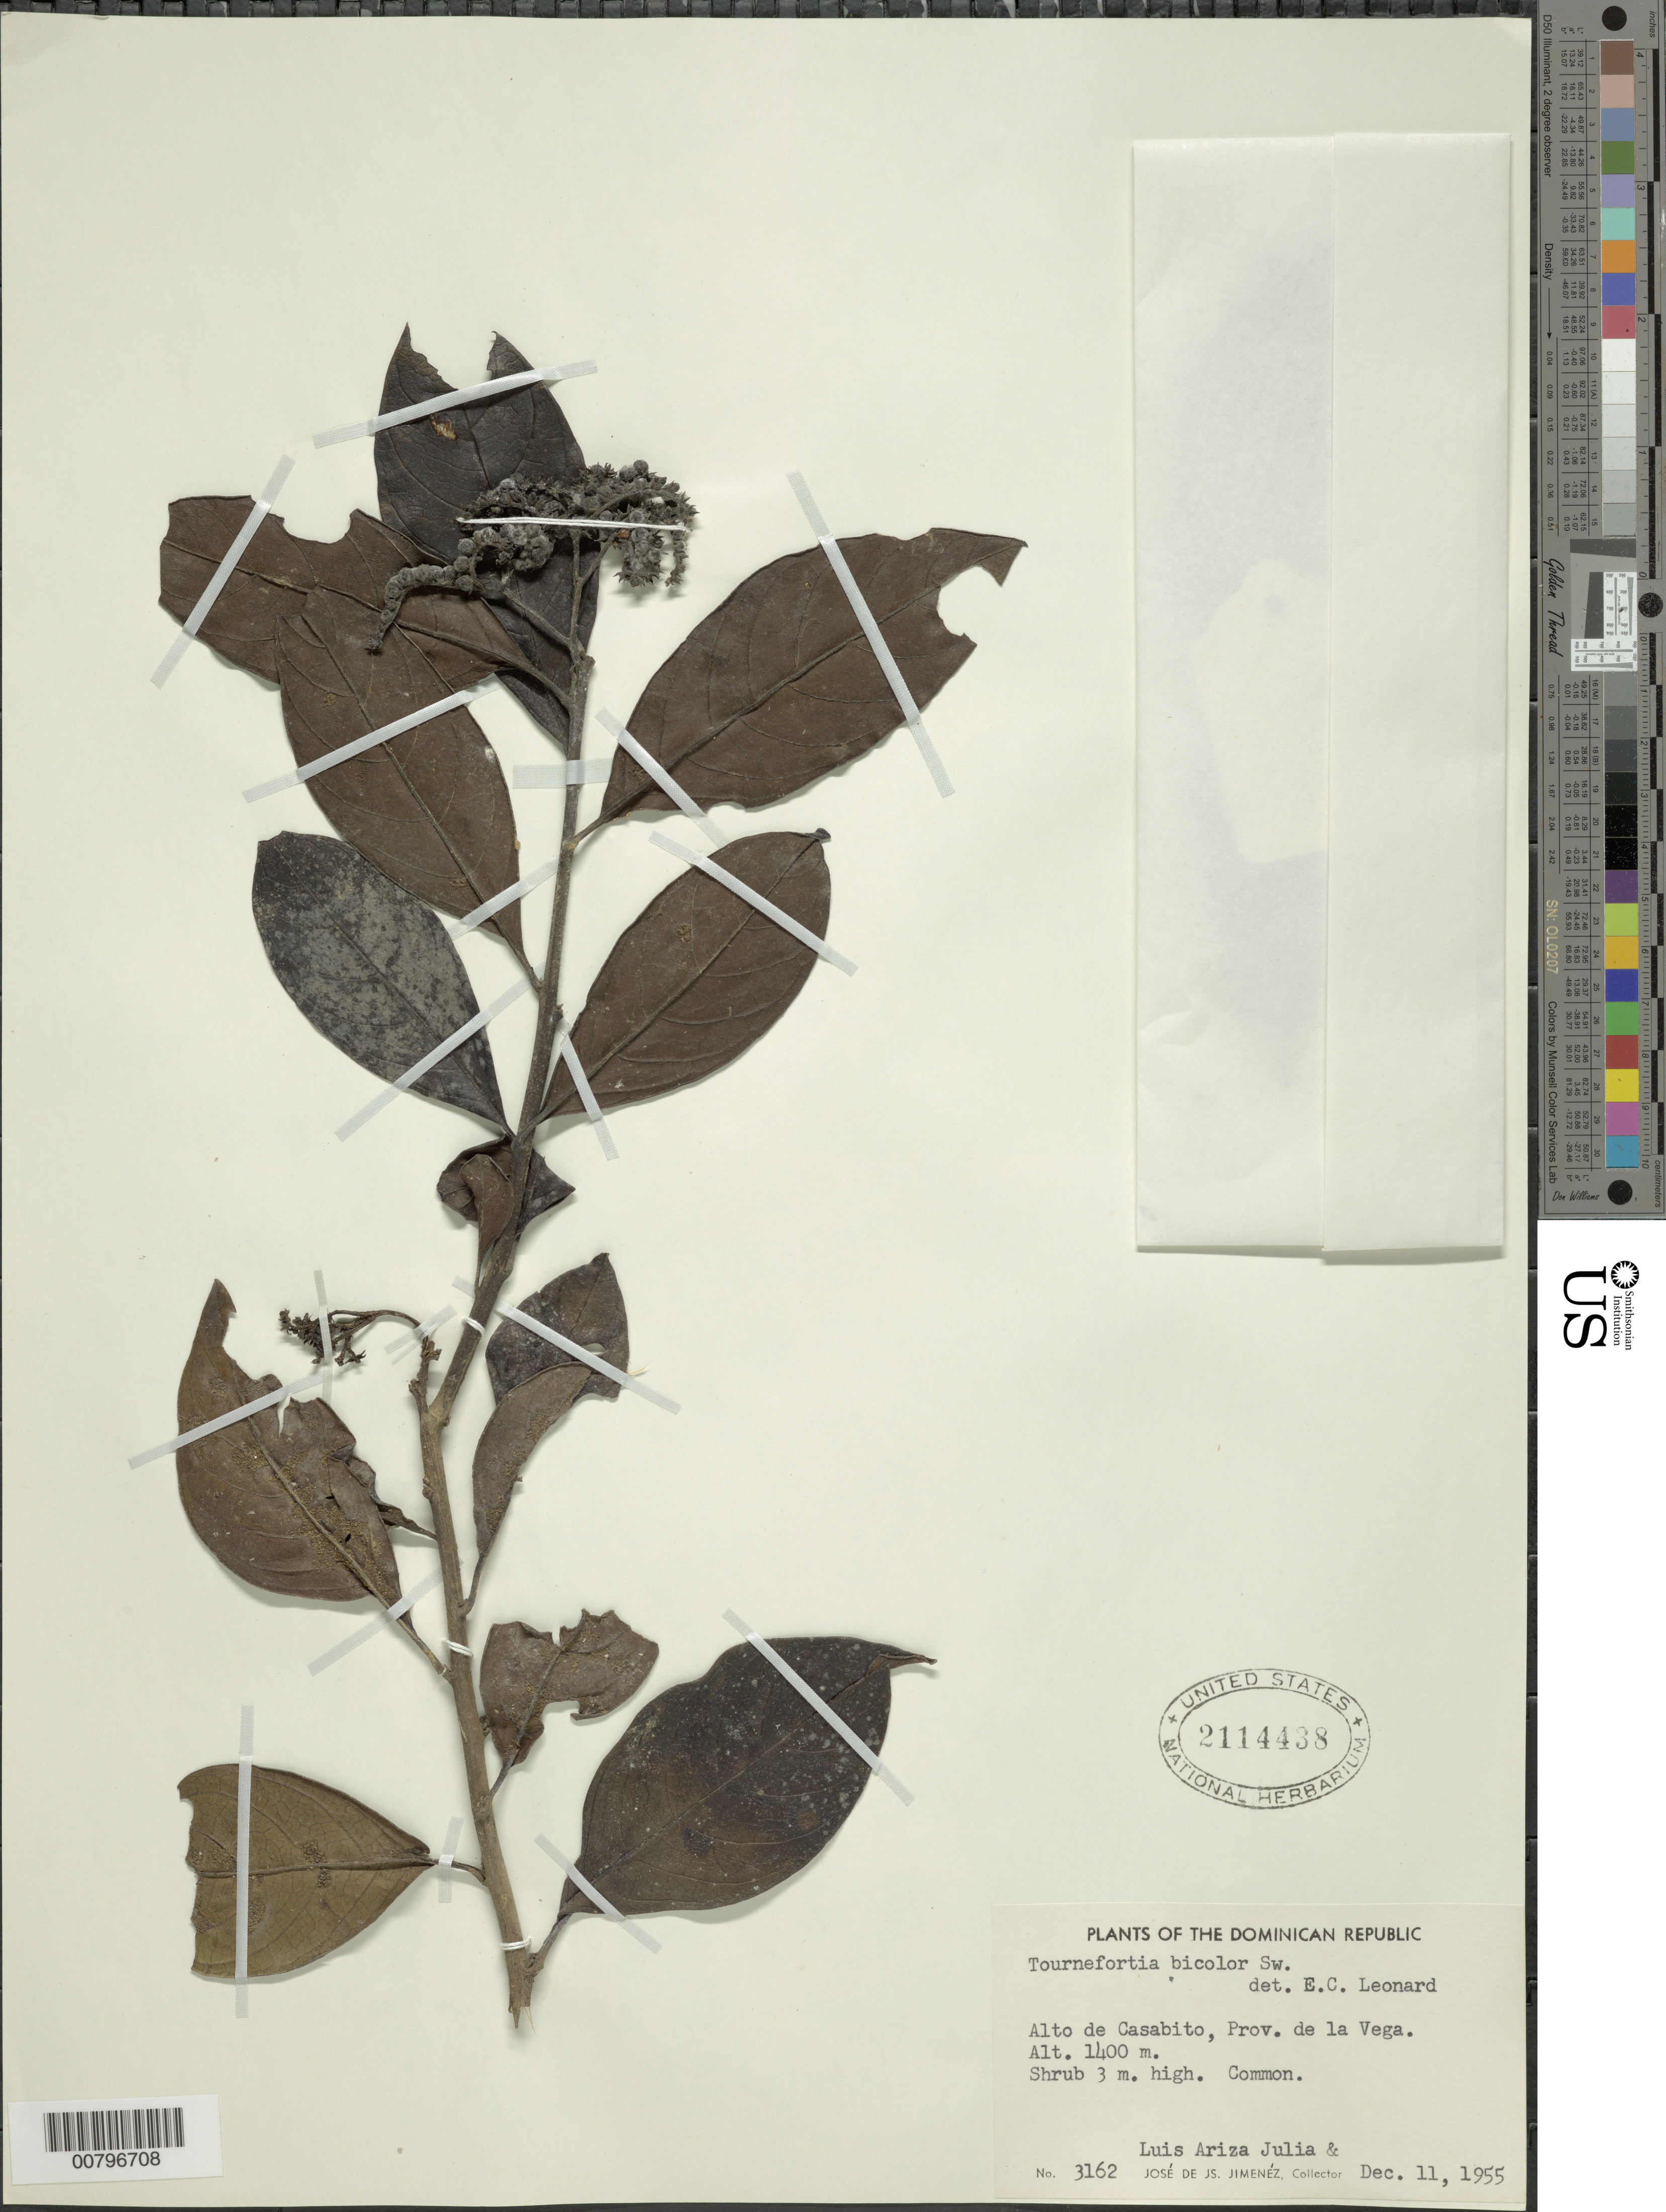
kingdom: Plantae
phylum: Tracheophyta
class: Magnoliopsida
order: Boraginales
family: Heliotropiaceae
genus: Tournefortia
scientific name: Tournefortia bycolor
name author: Sw.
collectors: L. Ariza-Julia & J. J. Jiménez Almonte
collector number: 3162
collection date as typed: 11 Dec 1955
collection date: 1955-12-11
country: Dominican Republic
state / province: La Vega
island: Hispaniola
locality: Alto de Casabito.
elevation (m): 1400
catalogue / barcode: US 2114438